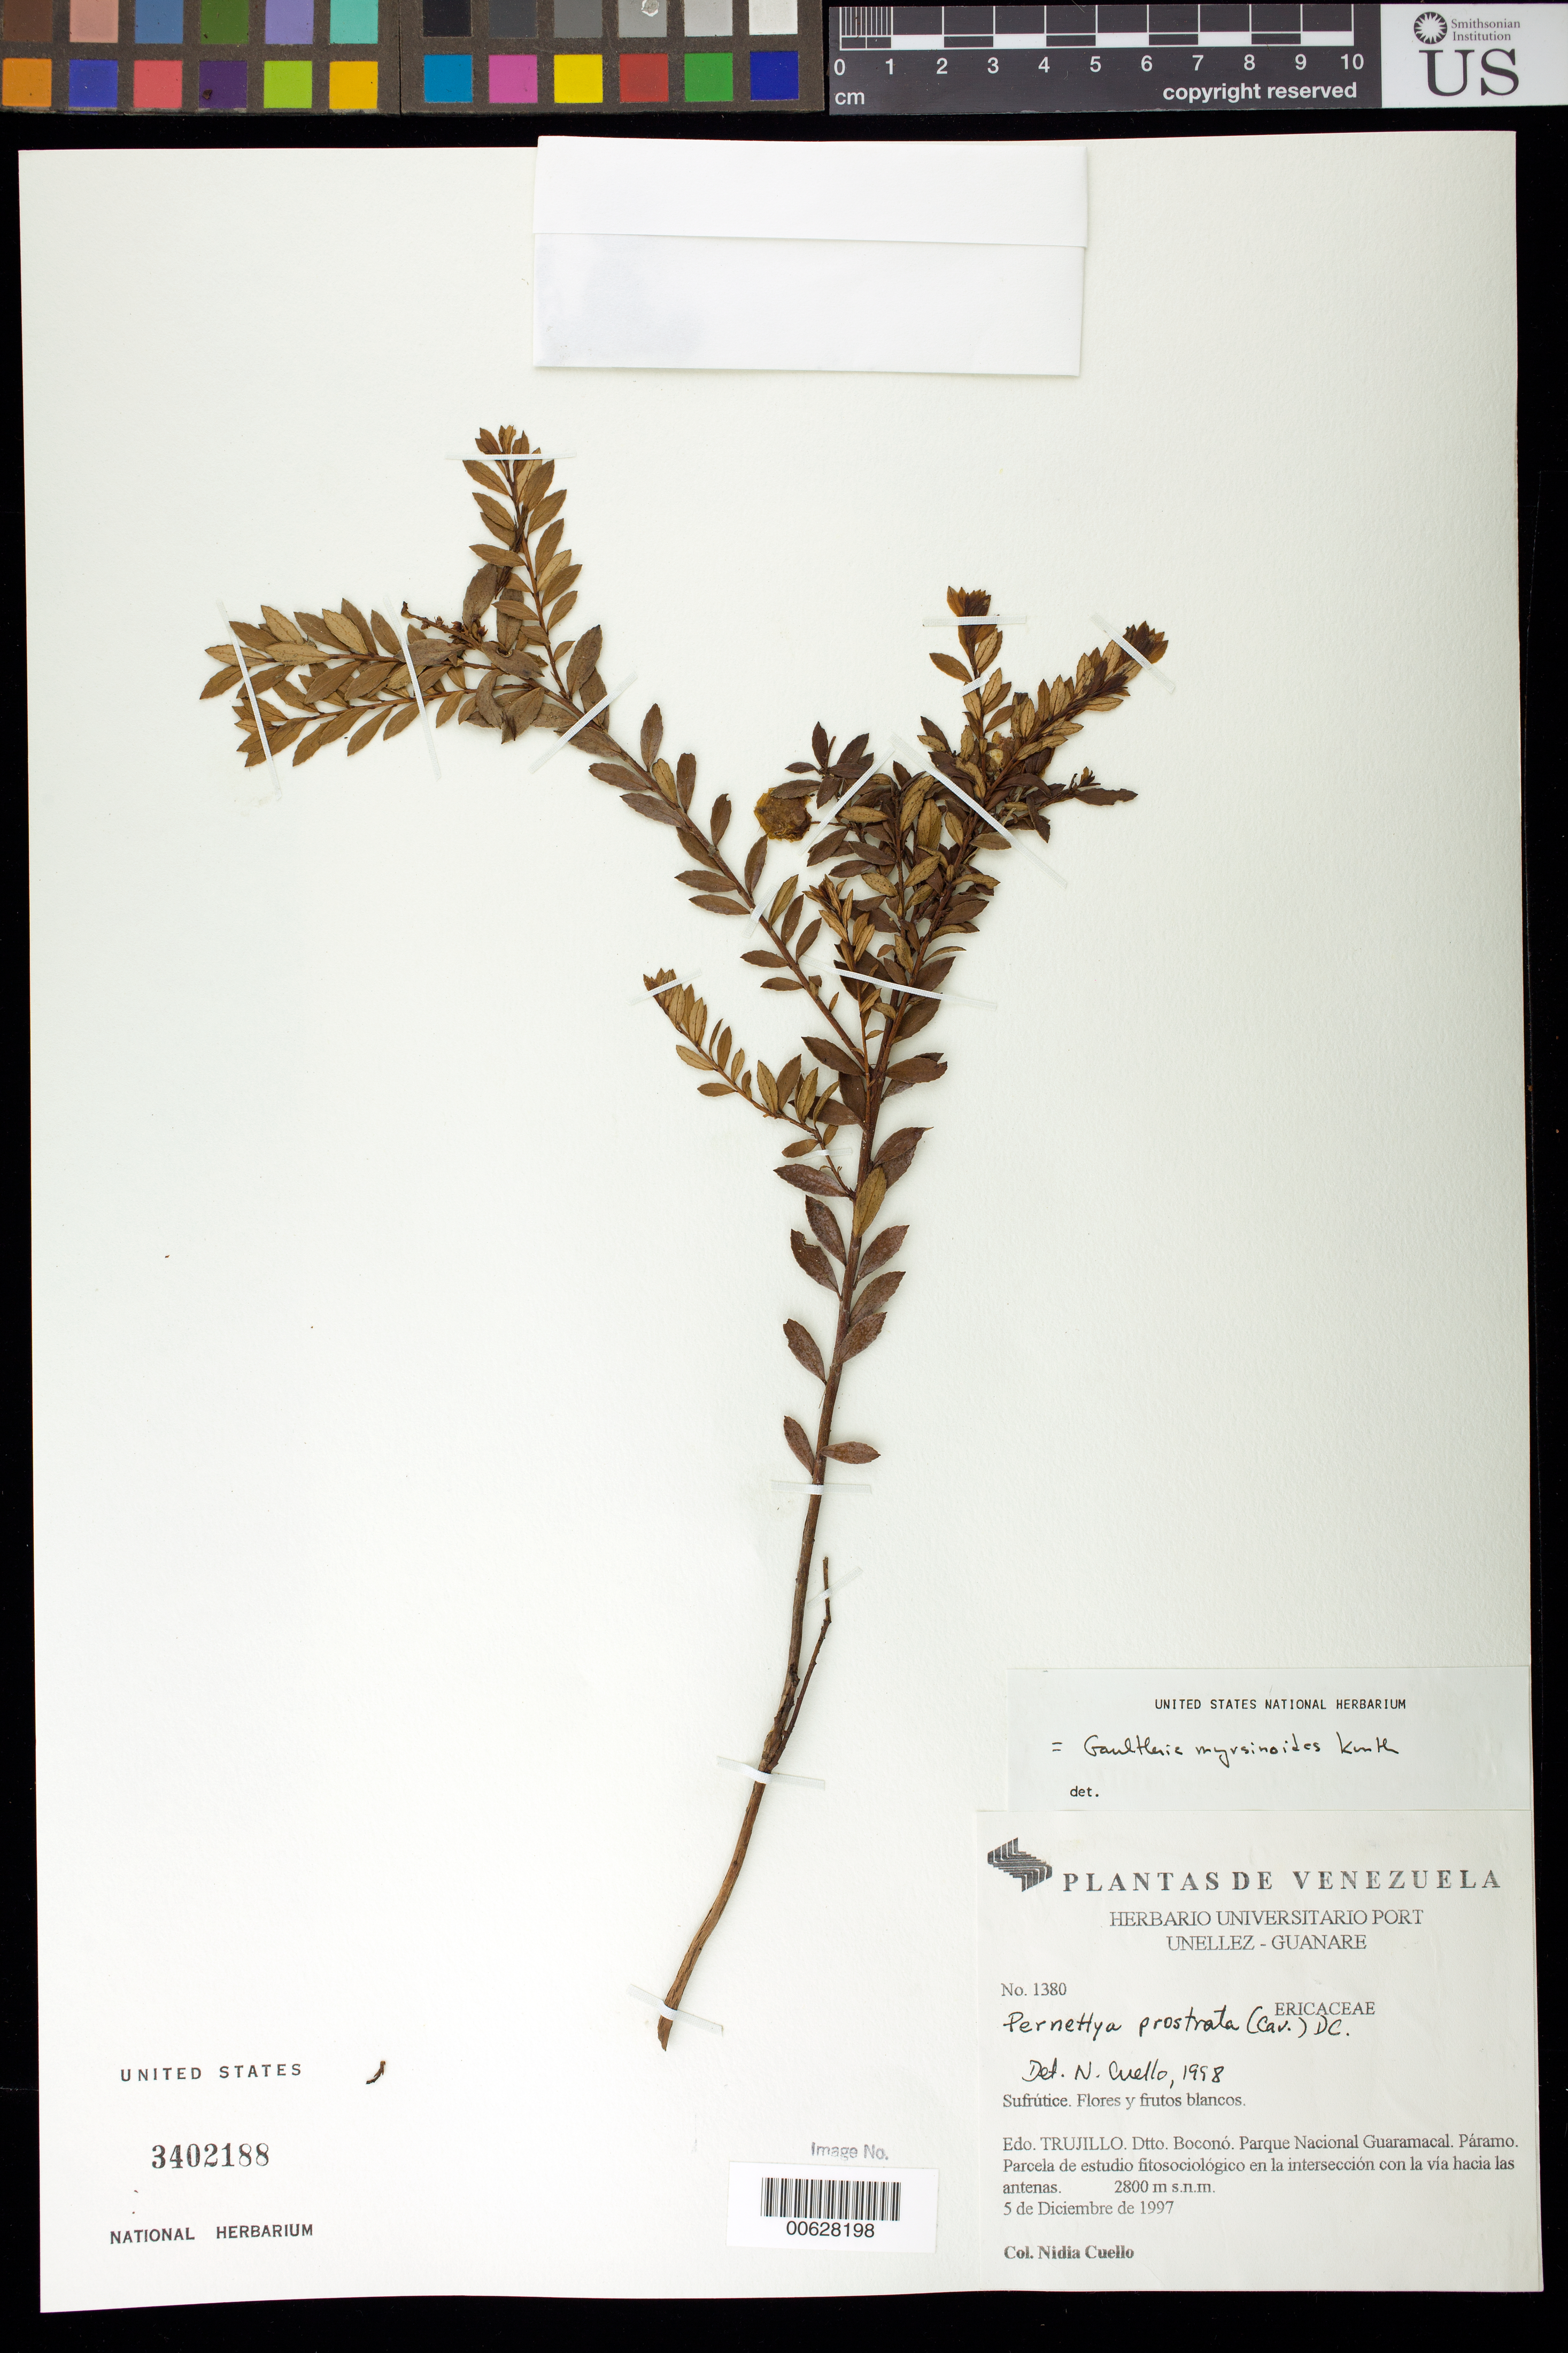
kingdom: Plantae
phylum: Tracheophyta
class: Magnoliopsida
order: Ericales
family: Ericaceae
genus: Gaultheria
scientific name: Gaultheria myrsinoides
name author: Kunth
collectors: N. L. Cuello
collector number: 1380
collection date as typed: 05 Dec 1997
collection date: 1997-12-05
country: Venezuela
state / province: Trujillo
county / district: Boconó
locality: Parque Nacional Guaramacal. Parcela estudio fitosociológica en la intersección con la via hacia las antenas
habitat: Páramo.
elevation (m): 2800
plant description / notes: PORT, US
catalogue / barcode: US 3402188